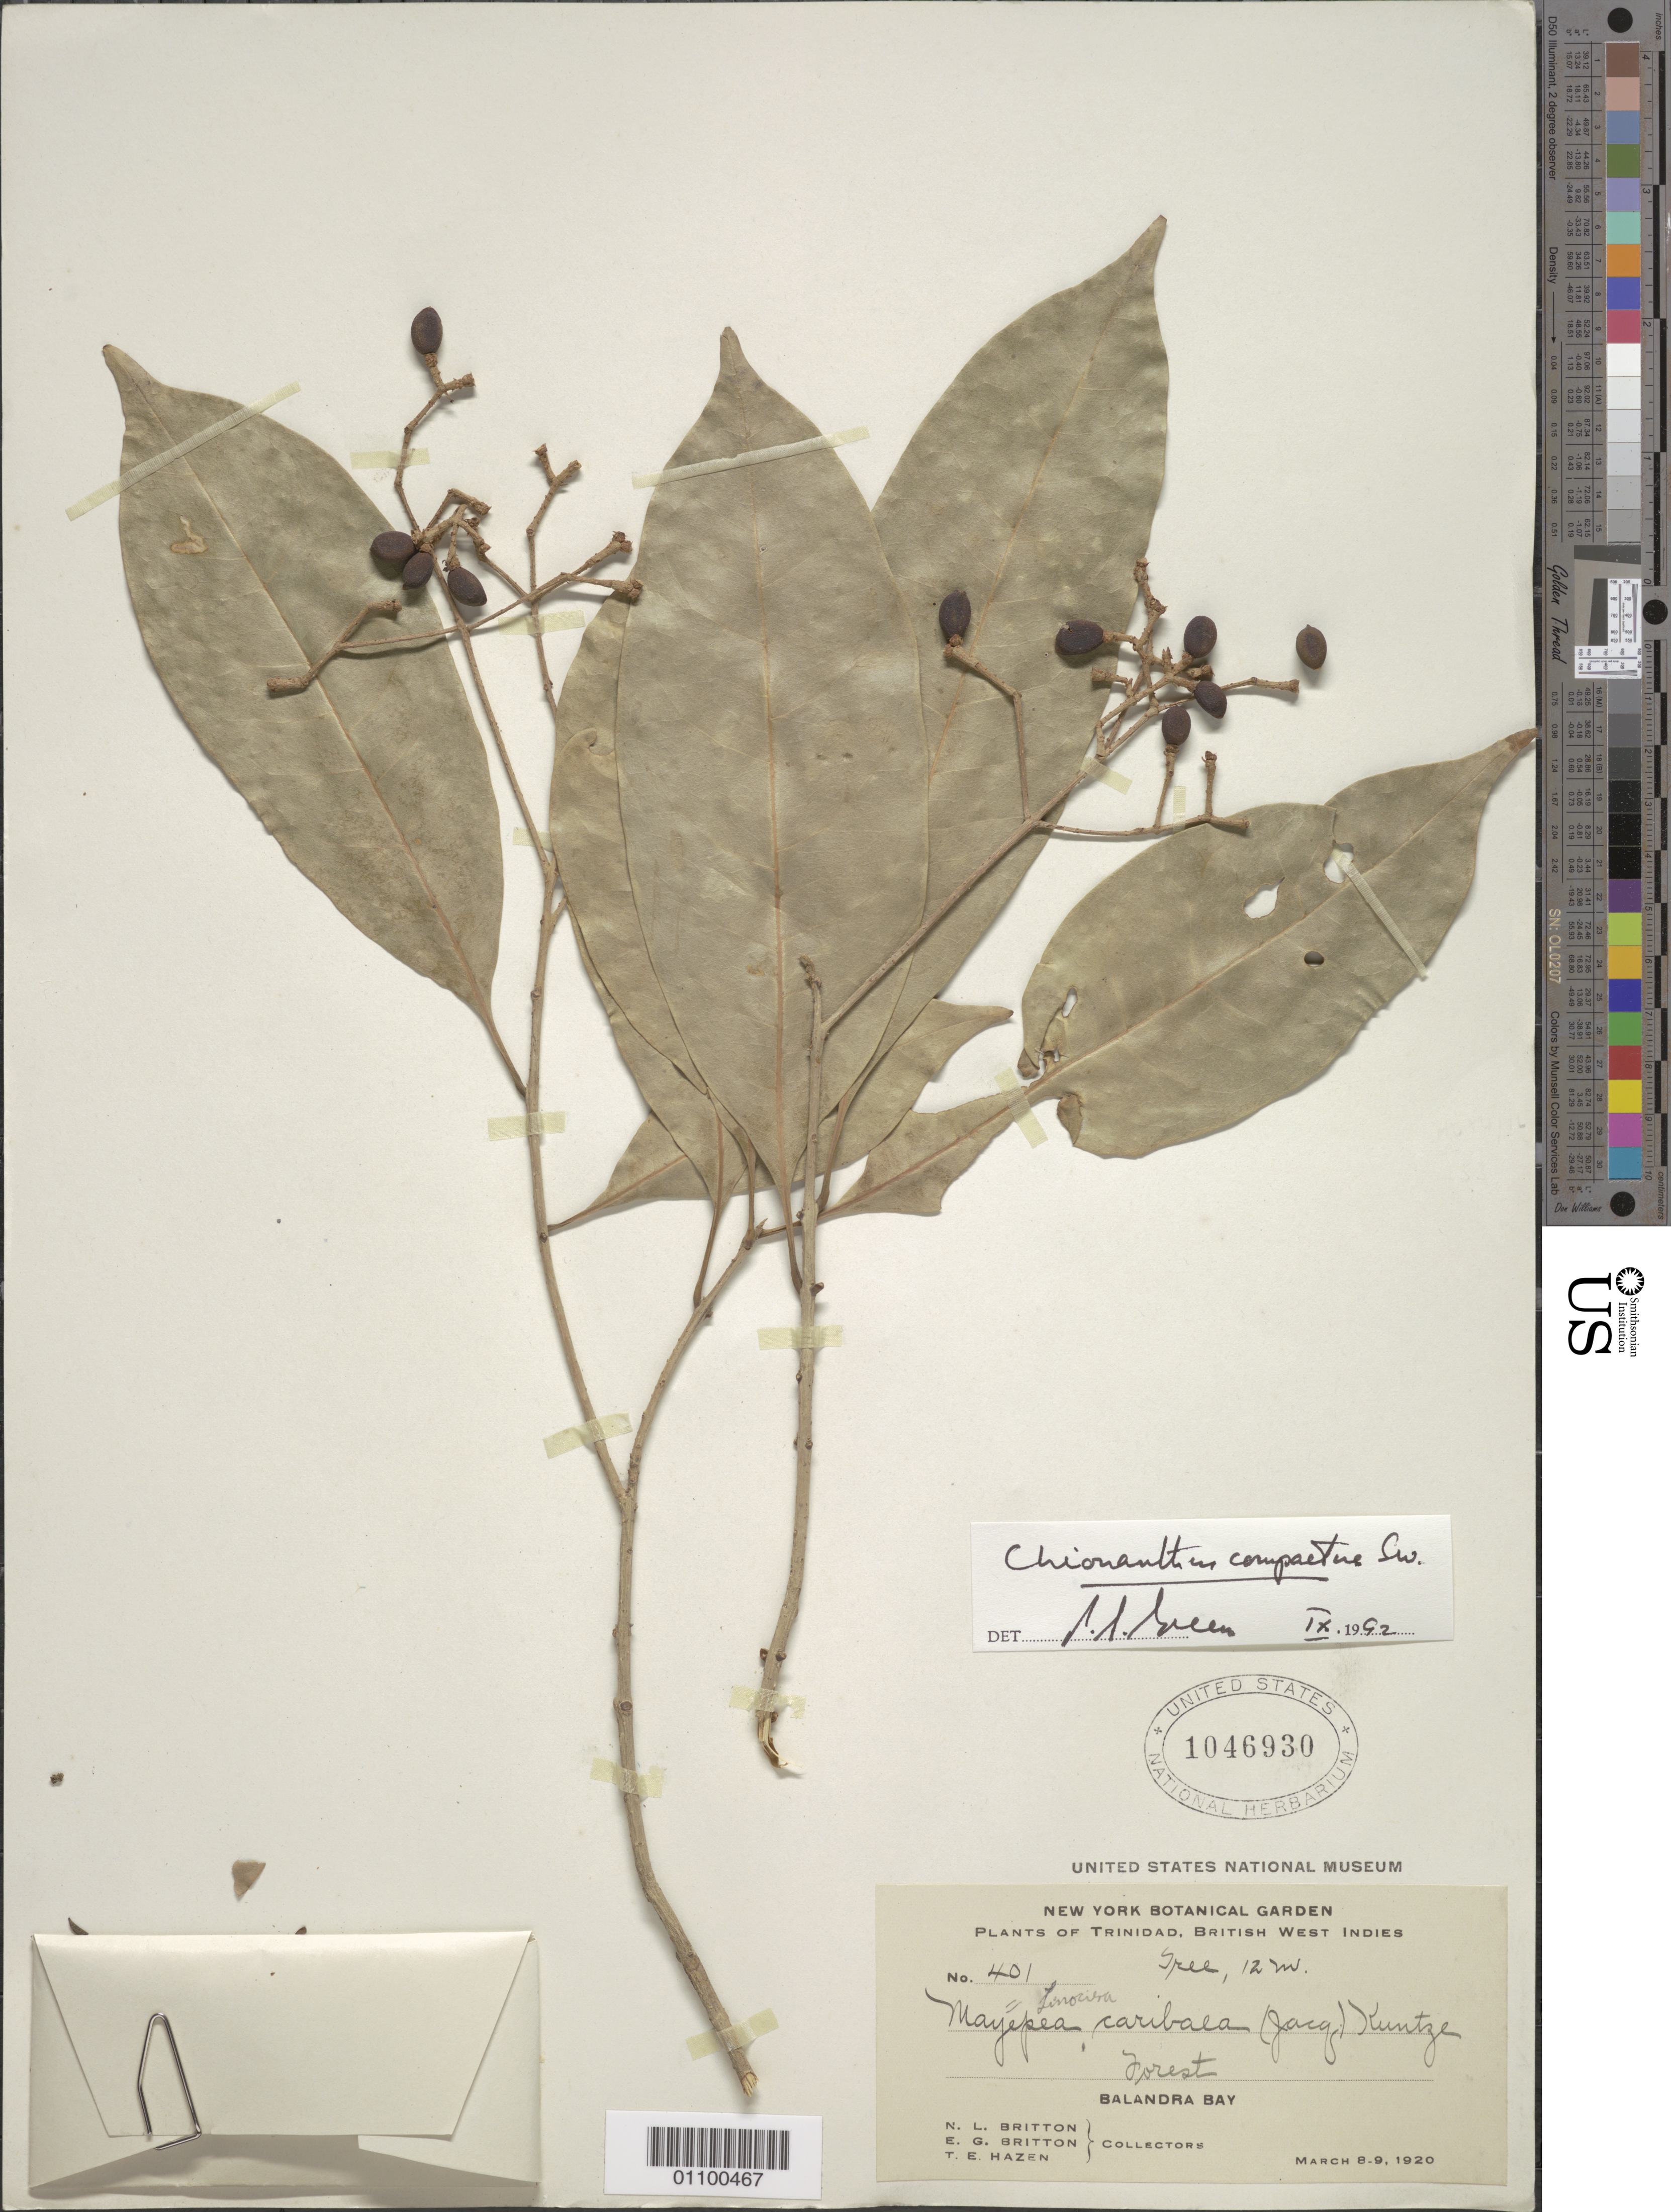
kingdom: Plantae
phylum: Tracheophyta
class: Magnoliopsida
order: Lamiales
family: Oleaceae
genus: Chionanthus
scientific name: Chionanthus compactus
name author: Sw.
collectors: N. Britton, E. G. Britton & T. E. Hazen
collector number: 401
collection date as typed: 08 Mar 1920 to 09 Mar 1920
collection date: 1920-03-08/1920-03-09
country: Trinidad and Tobago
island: Trinidad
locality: Balanda Bay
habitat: forest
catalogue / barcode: US 1046930